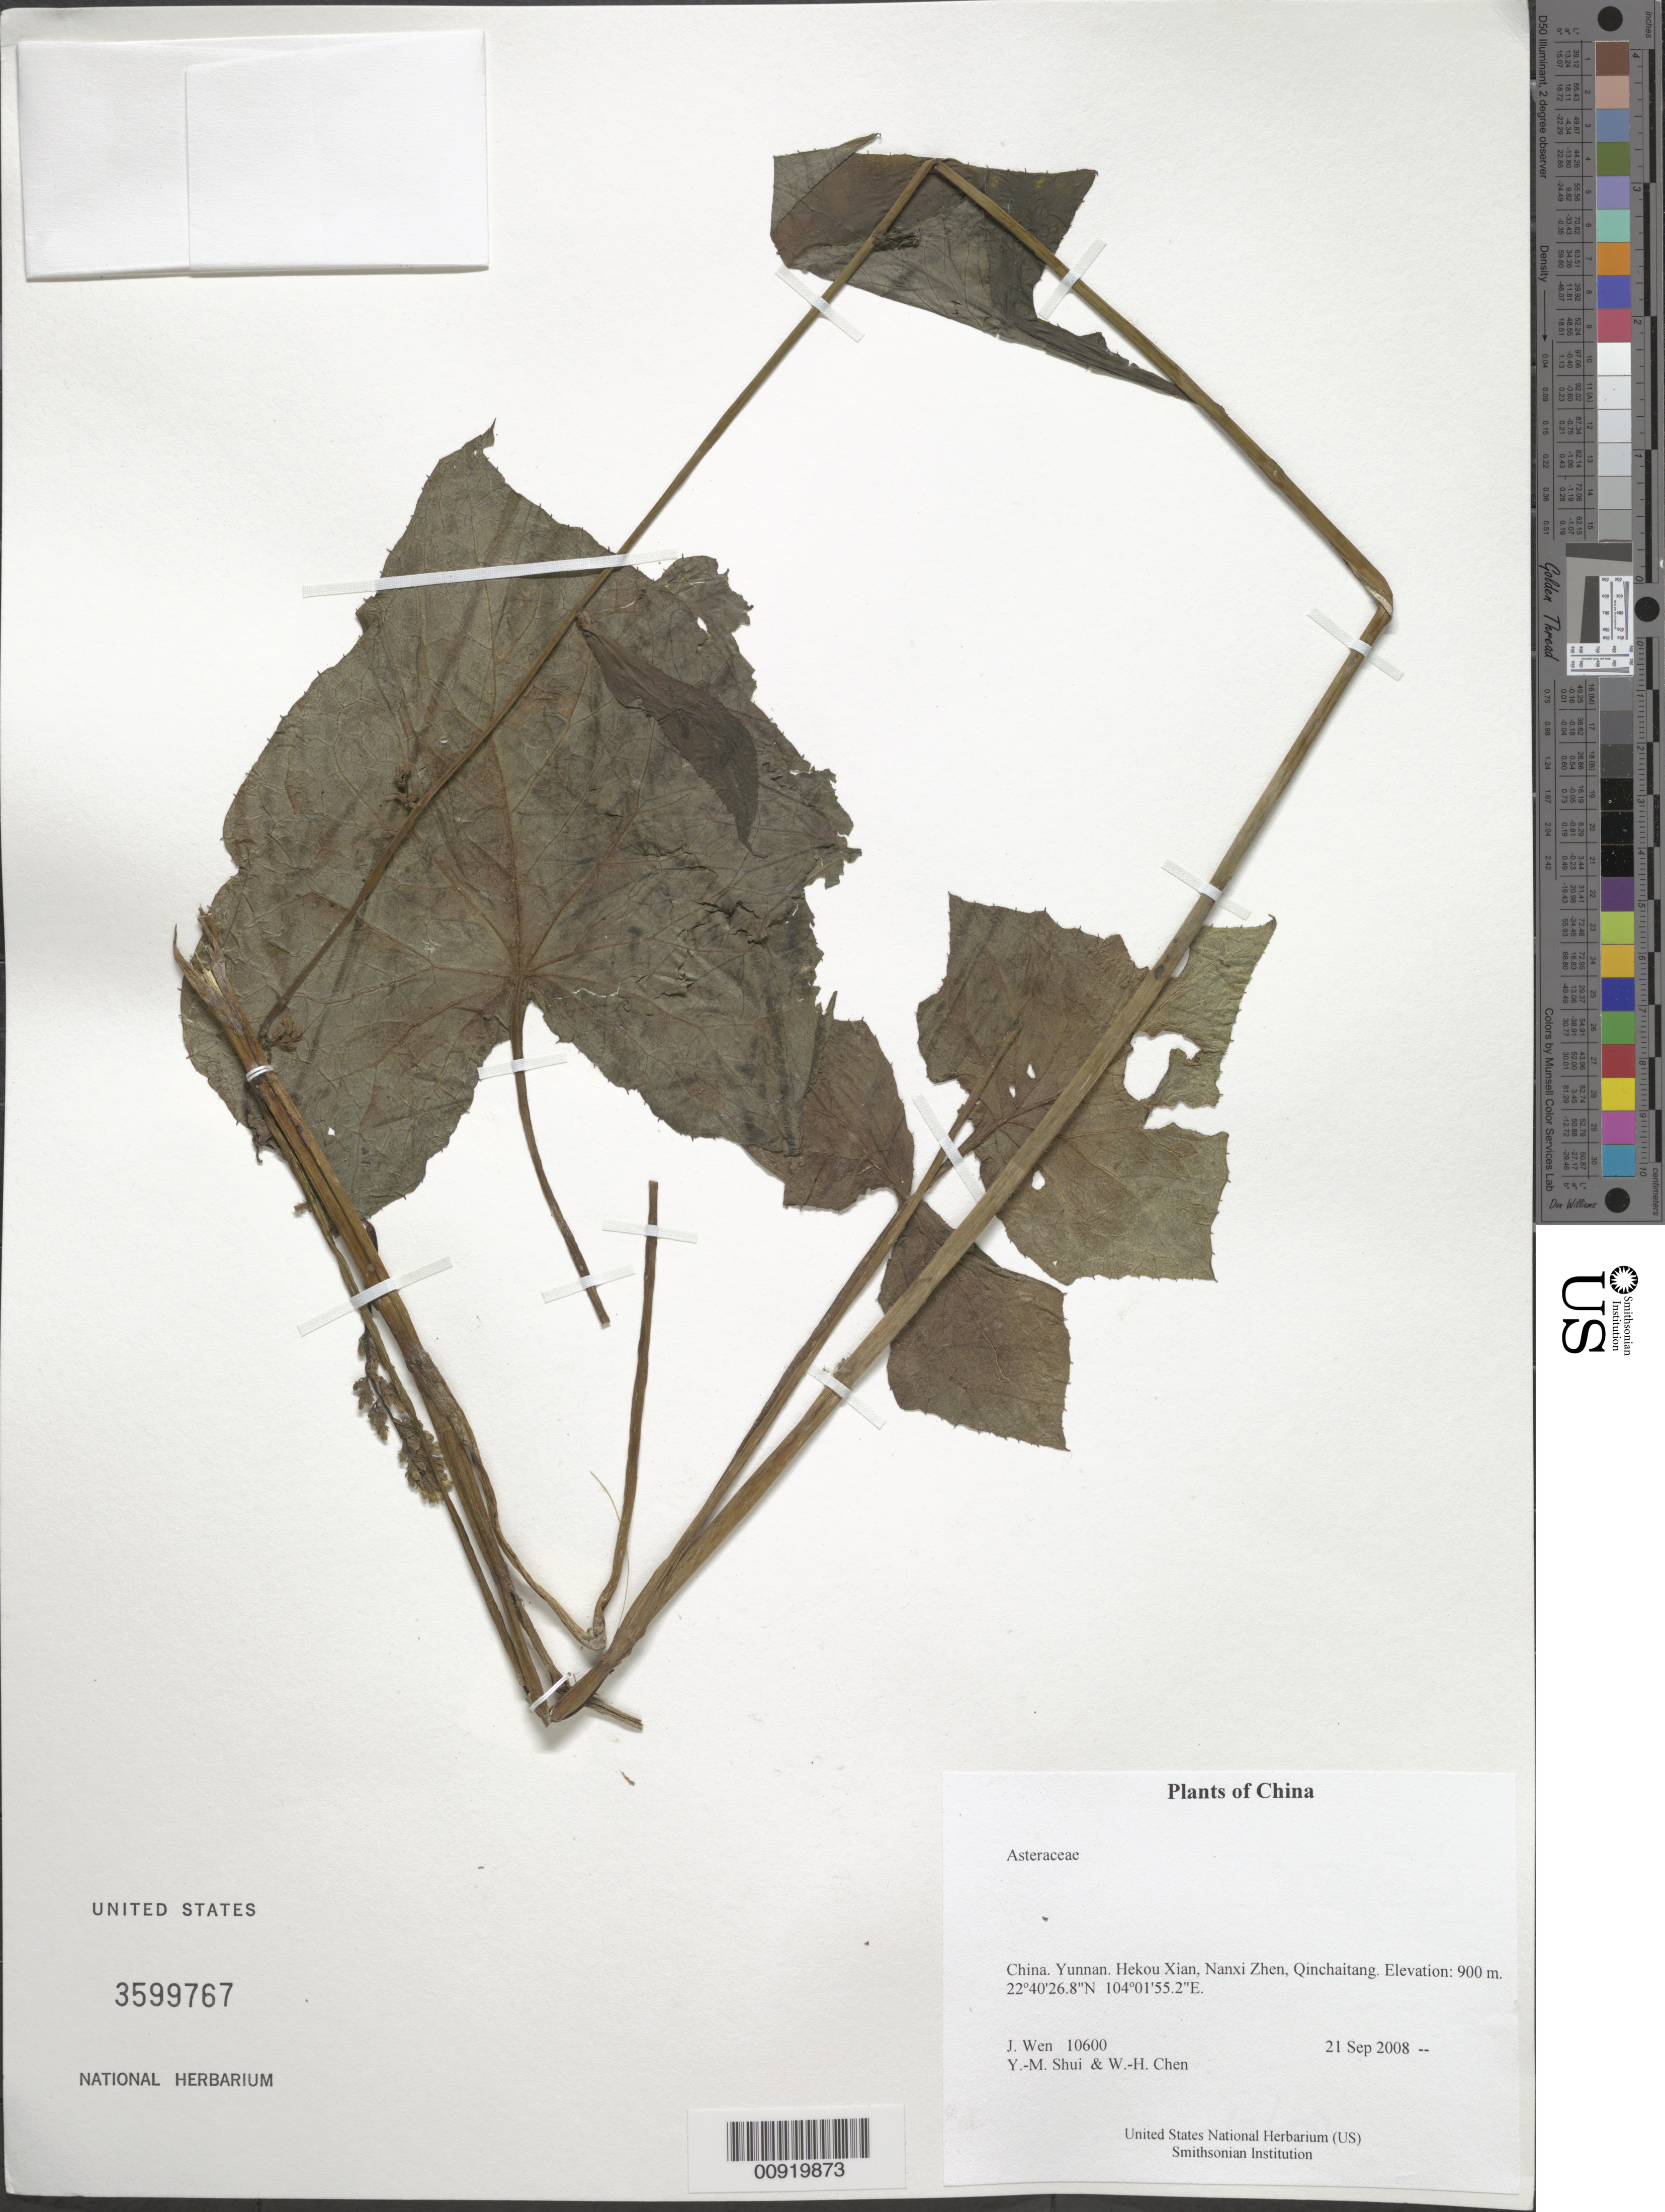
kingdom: Plantae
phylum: Tracheophyta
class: Magnoliopsida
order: Asterales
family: Asteraceae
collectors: J. Wen, Y. Shui & W. Chen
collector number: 10600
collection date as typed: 21 Sep 2008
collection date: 2008-09-21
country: China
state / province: Yunnan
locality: Hekou Xian, Nanxi Zhen, Qinchaitang.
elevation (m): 900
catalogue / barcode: US 3599767